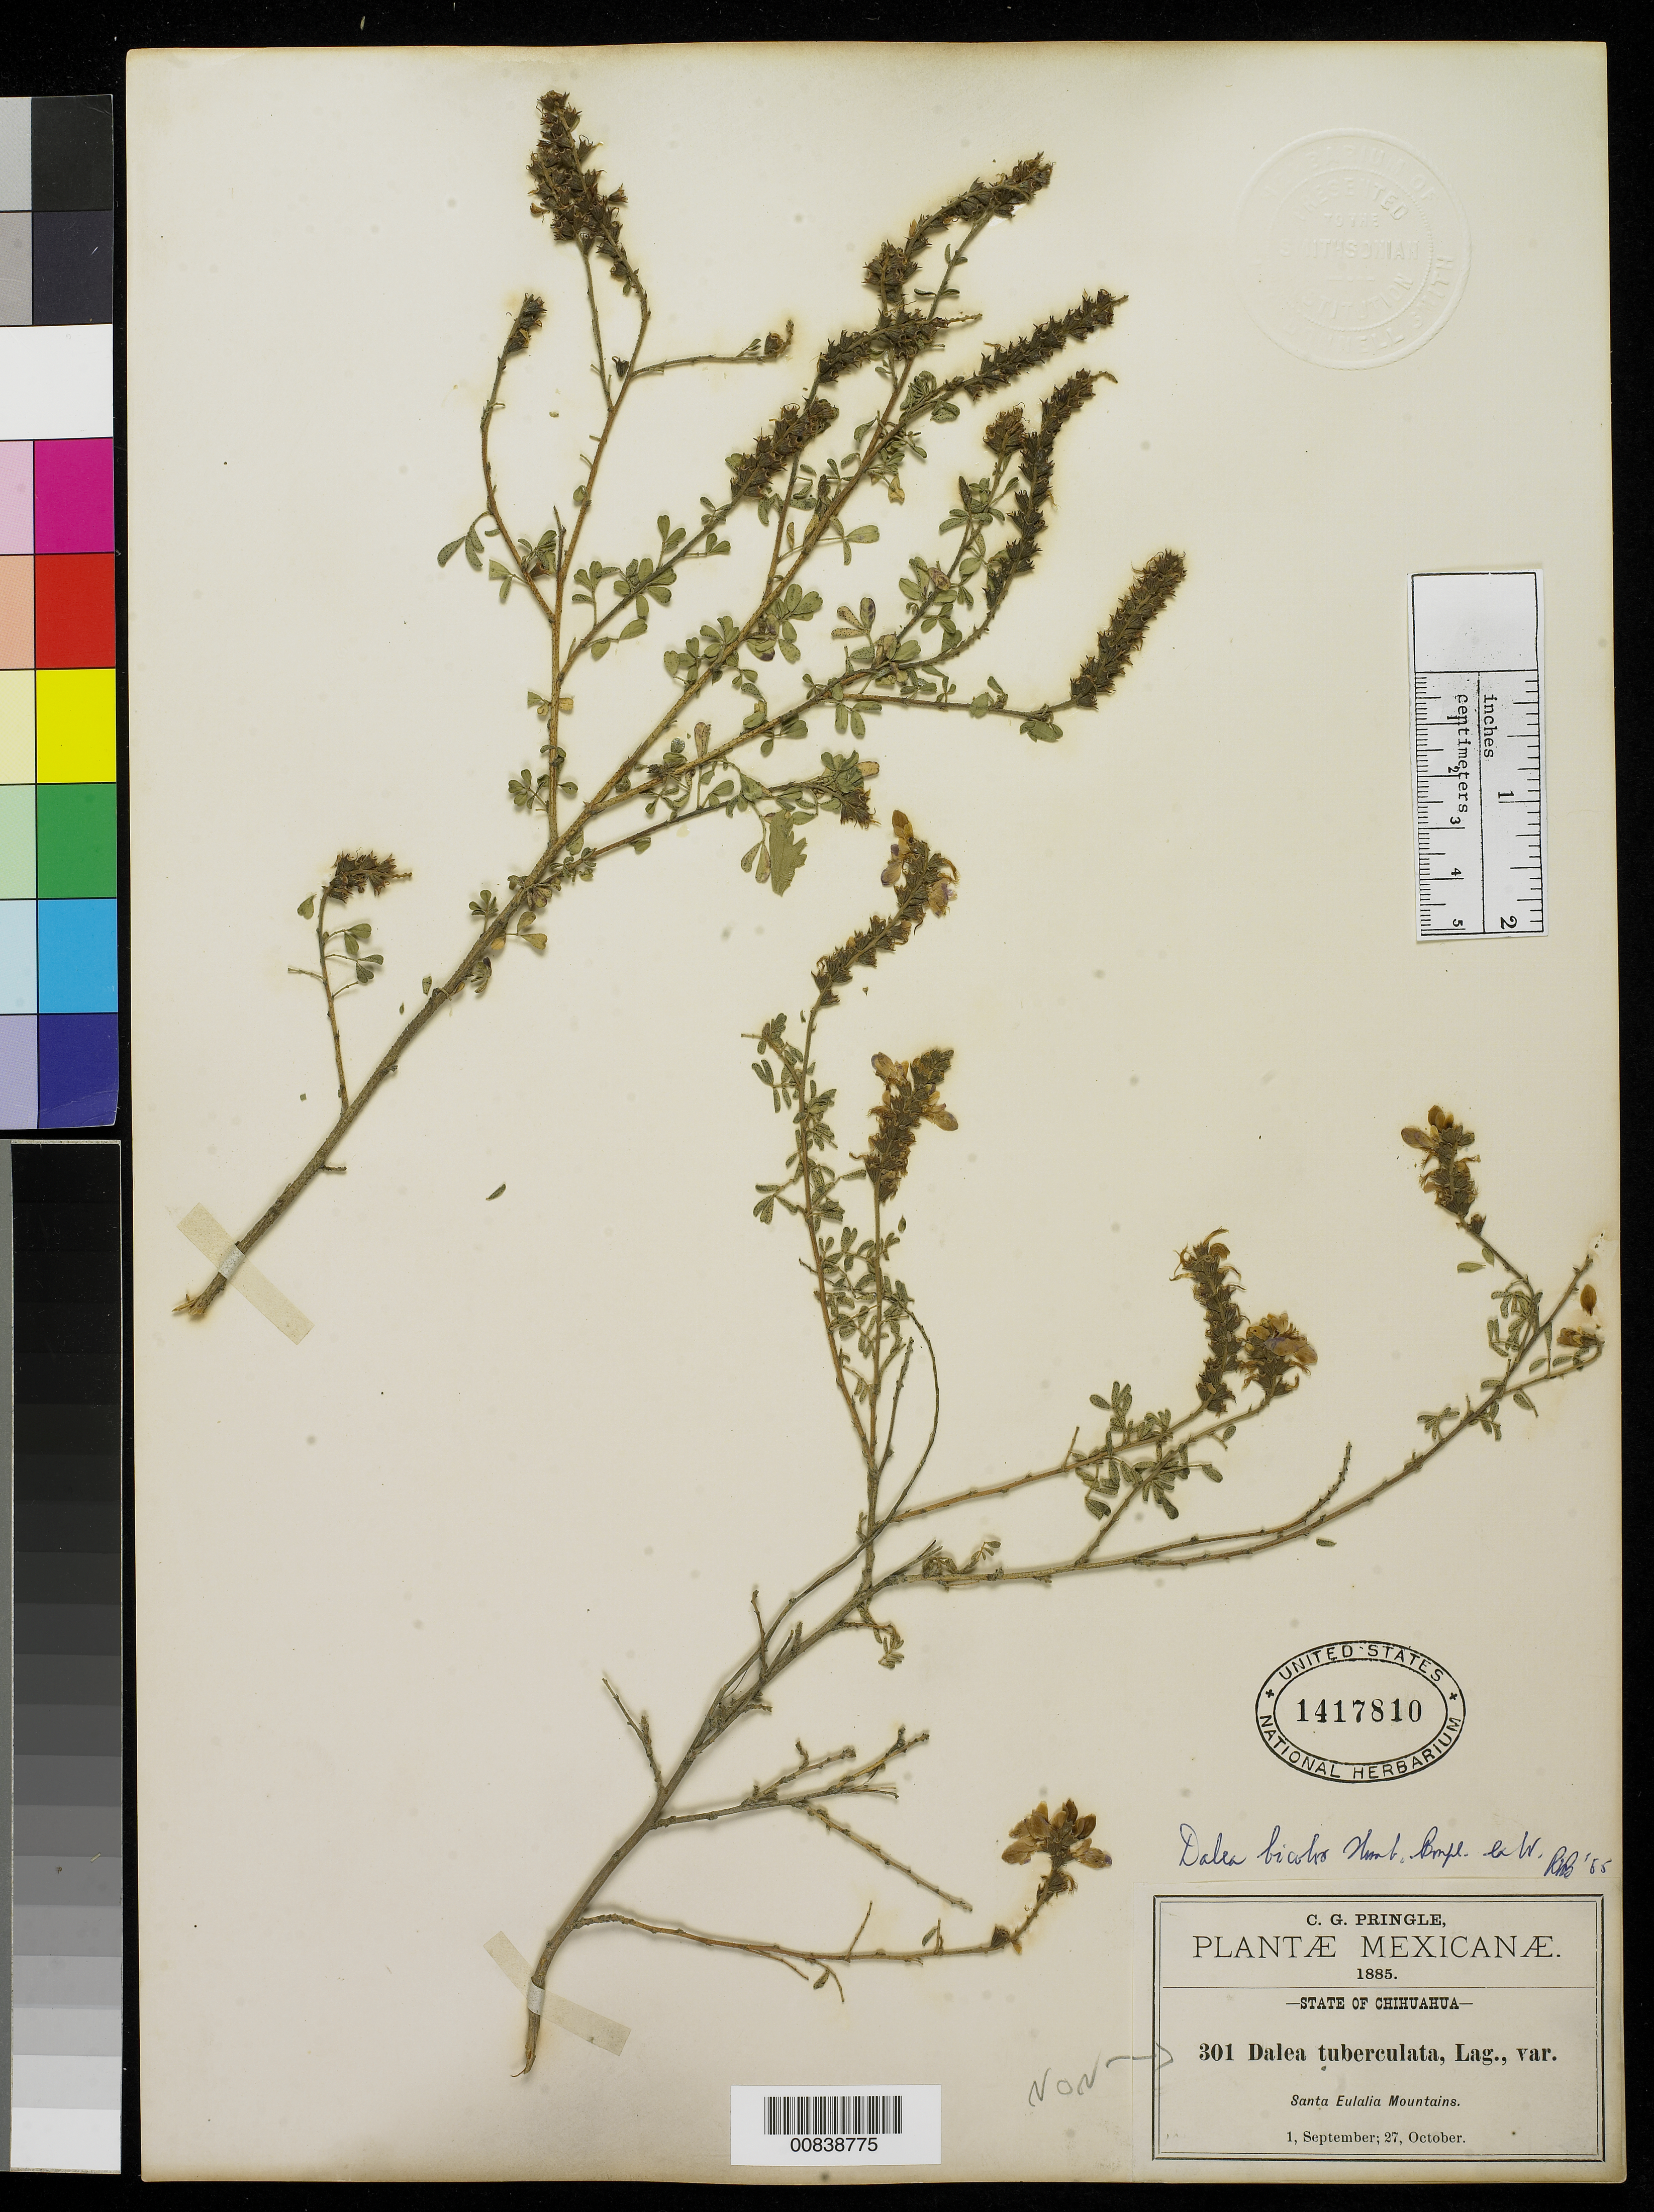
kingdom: Plantae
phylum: Tracheophyta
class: Magnoliopsida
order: Fabales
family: Fabaceae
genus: Dalea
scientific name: Dalea bicolor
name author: Humb. & Bonpl. ex Willd.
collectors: C. G. Pringle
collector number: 301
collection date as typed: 01 Sep 1885 to 27 Oct 1885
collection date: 1885-09-01/1885-10-27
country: Mexico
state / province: Chihuahua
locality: Santa Eulalia Mountains, Chihuahua.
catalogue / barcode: US 1417810